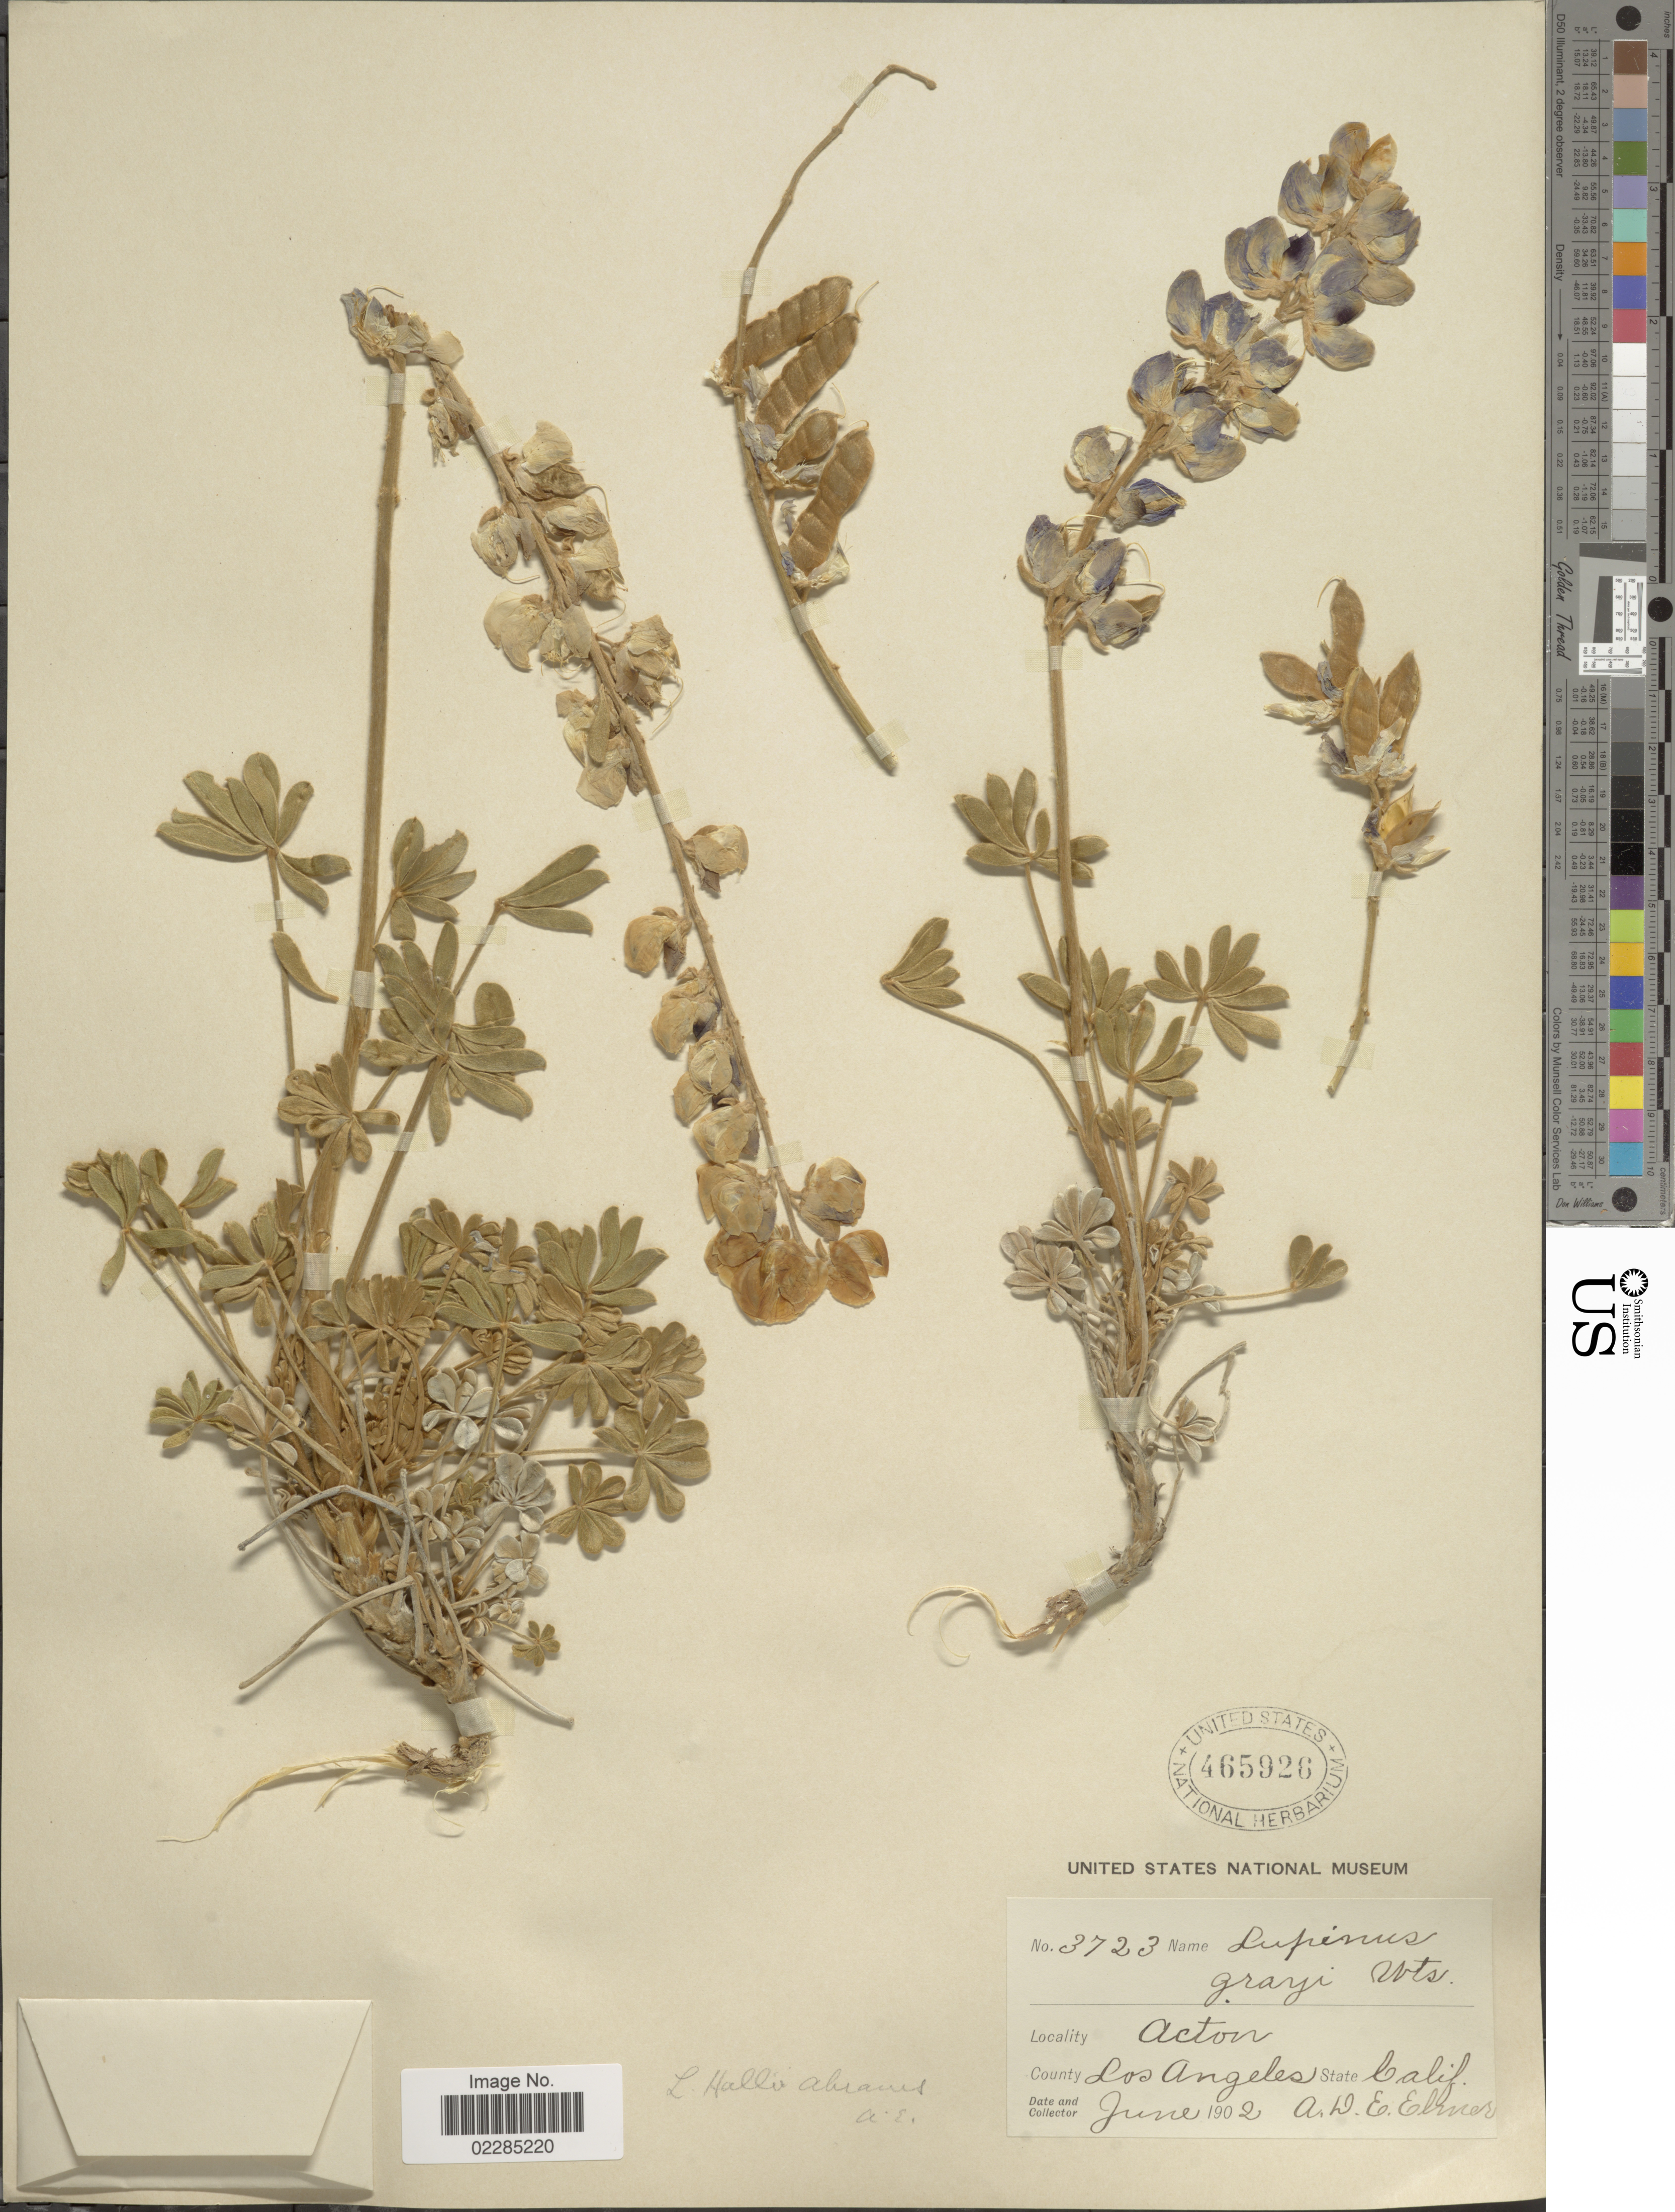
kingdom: Plantae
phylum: Tracheophyta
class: Magnoliopsida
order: Fabales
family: Fabaceae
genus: Lupinus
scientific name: Lupinus excubitus var. hallii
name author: (Abrams) C.P. Sm.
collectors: A. D. E. Elmer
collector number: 3723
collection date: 1902-06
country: United States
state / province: California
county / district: Los Angeles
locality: Acton. County Los Angeles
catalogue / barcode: US 465926